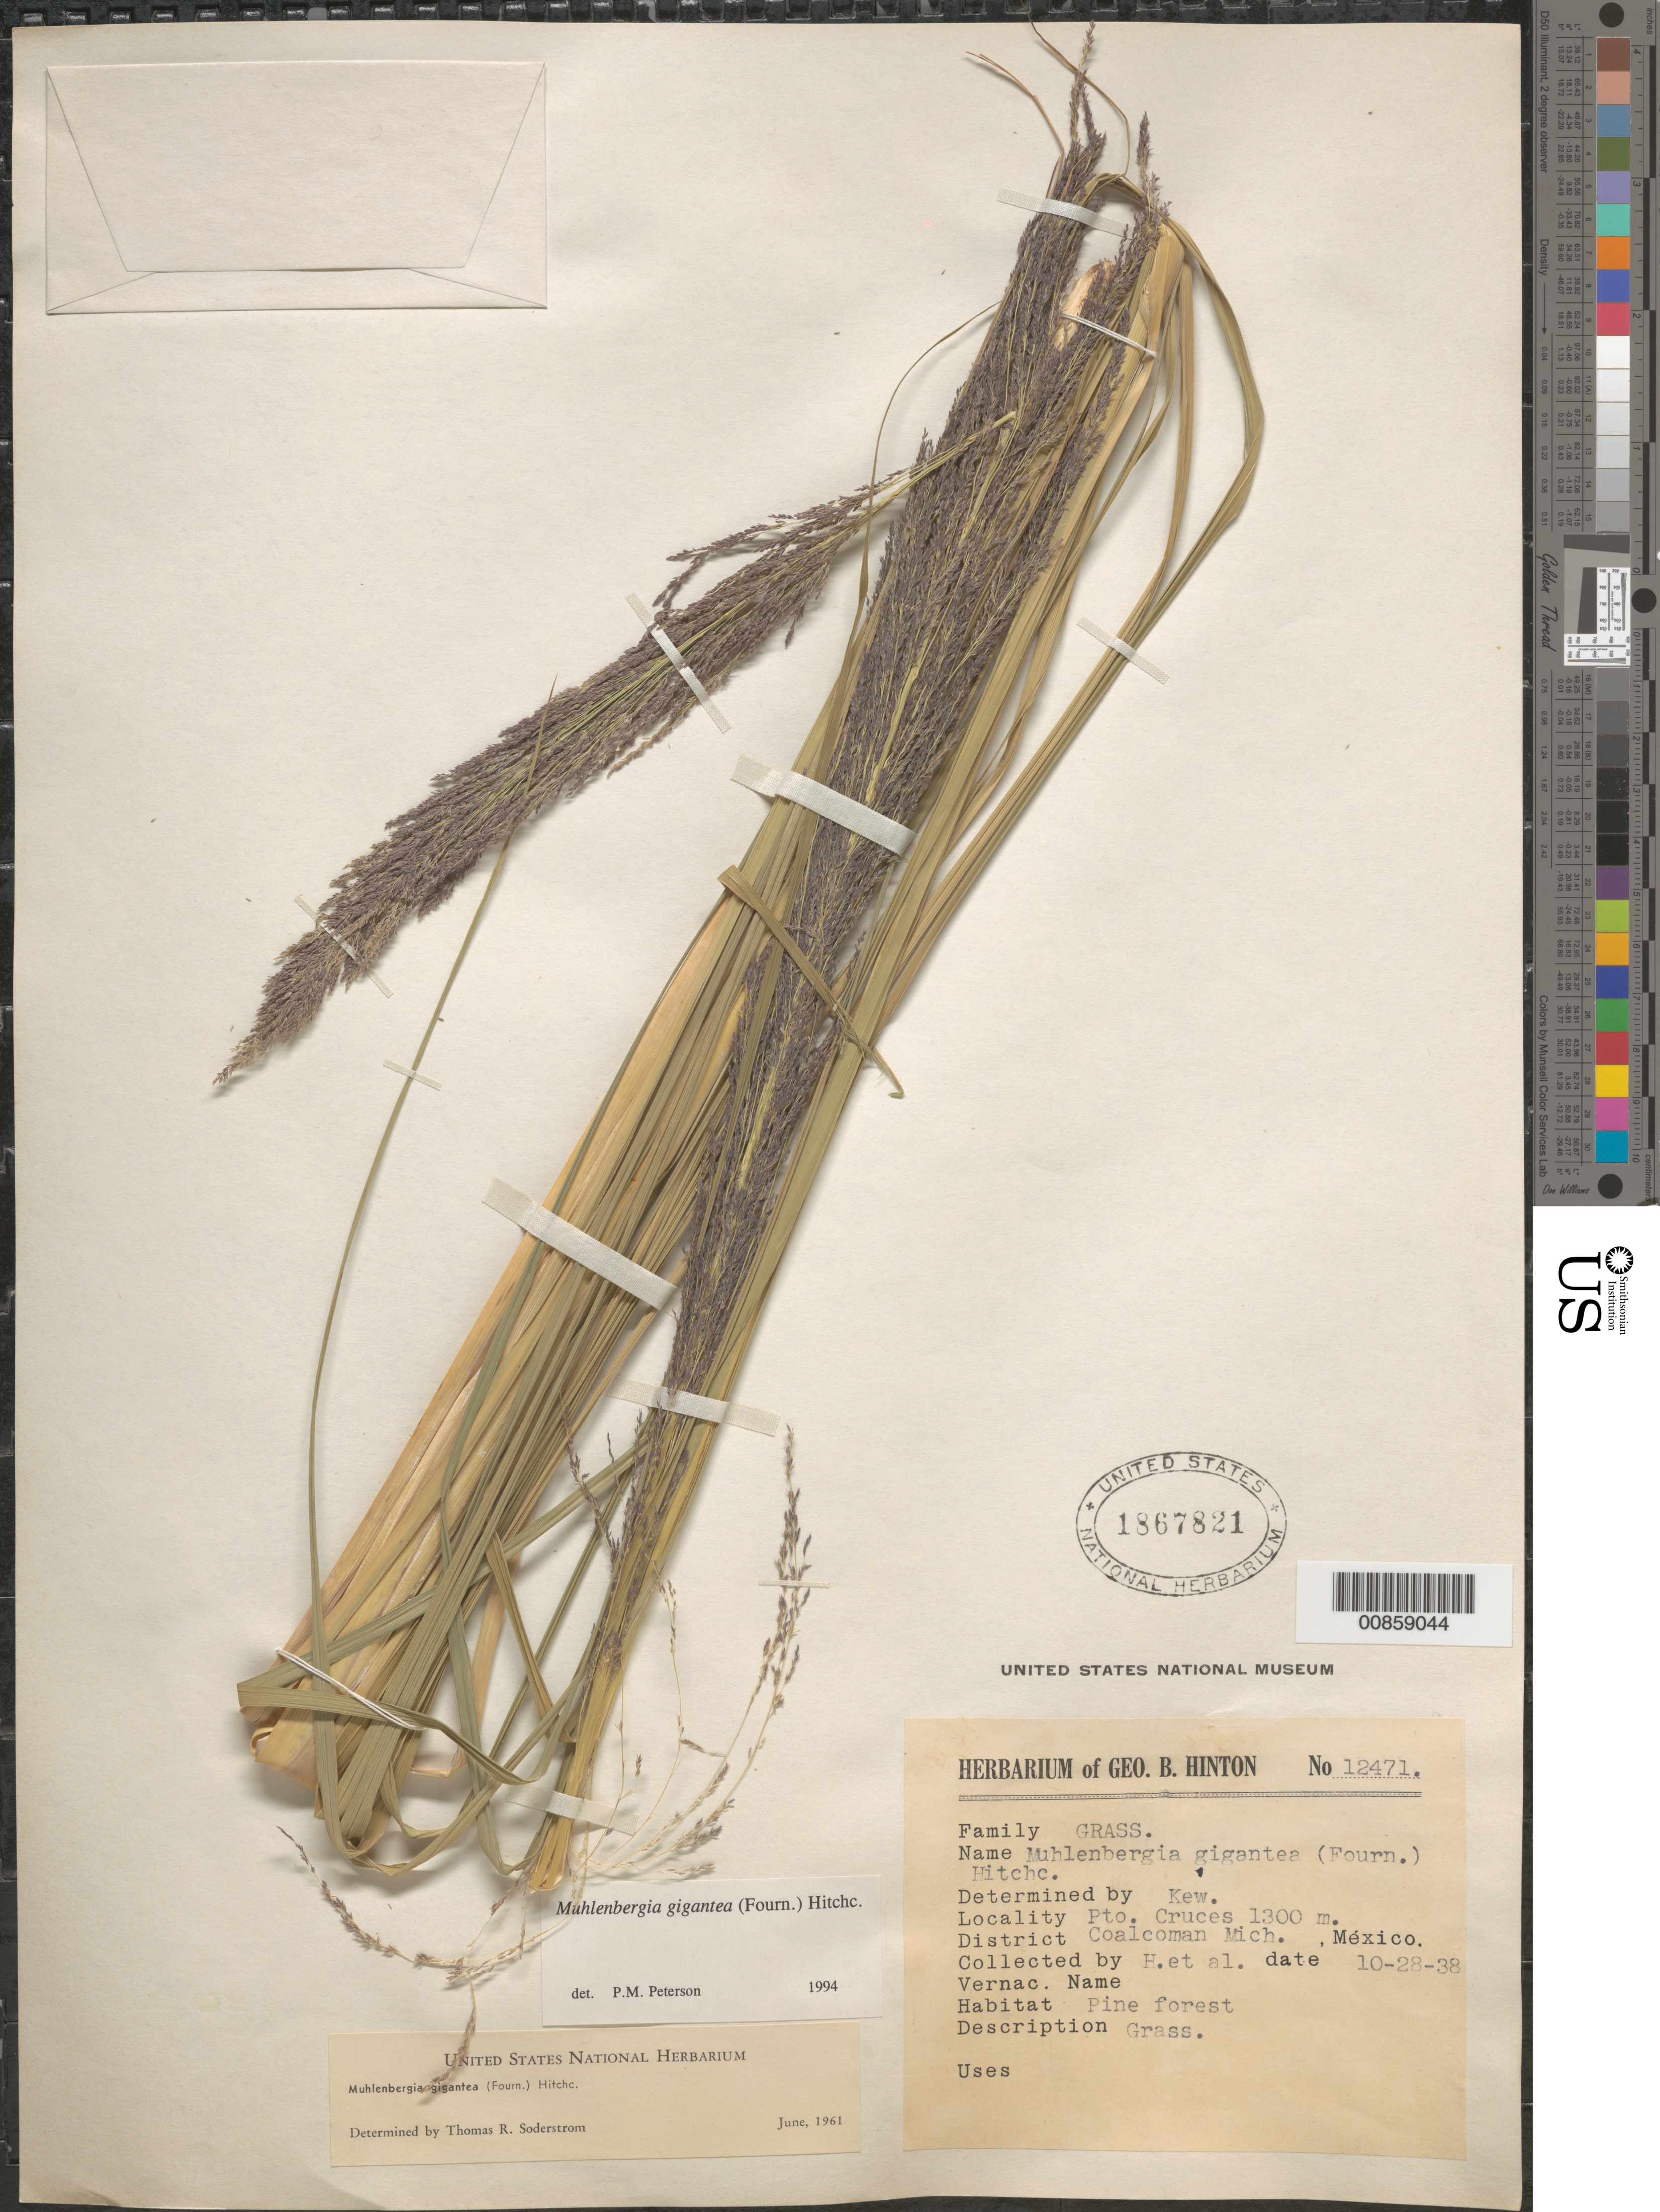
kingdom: Plantae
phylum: Tracheophyta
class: Liliopsida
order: Poales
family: Poaceae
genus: Muhlenbergia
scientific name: Muhlenbergia gigantea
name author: (E. Fourn.) Hitchc.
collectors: G. B. Hinton & et al.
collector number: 12471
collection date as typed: Transcribed d/m/y: 28/10/38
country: Mexico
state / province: Michoacán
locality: Pto. Cruces. District Coalcoman.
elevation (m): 1300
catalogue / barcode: US 1867821